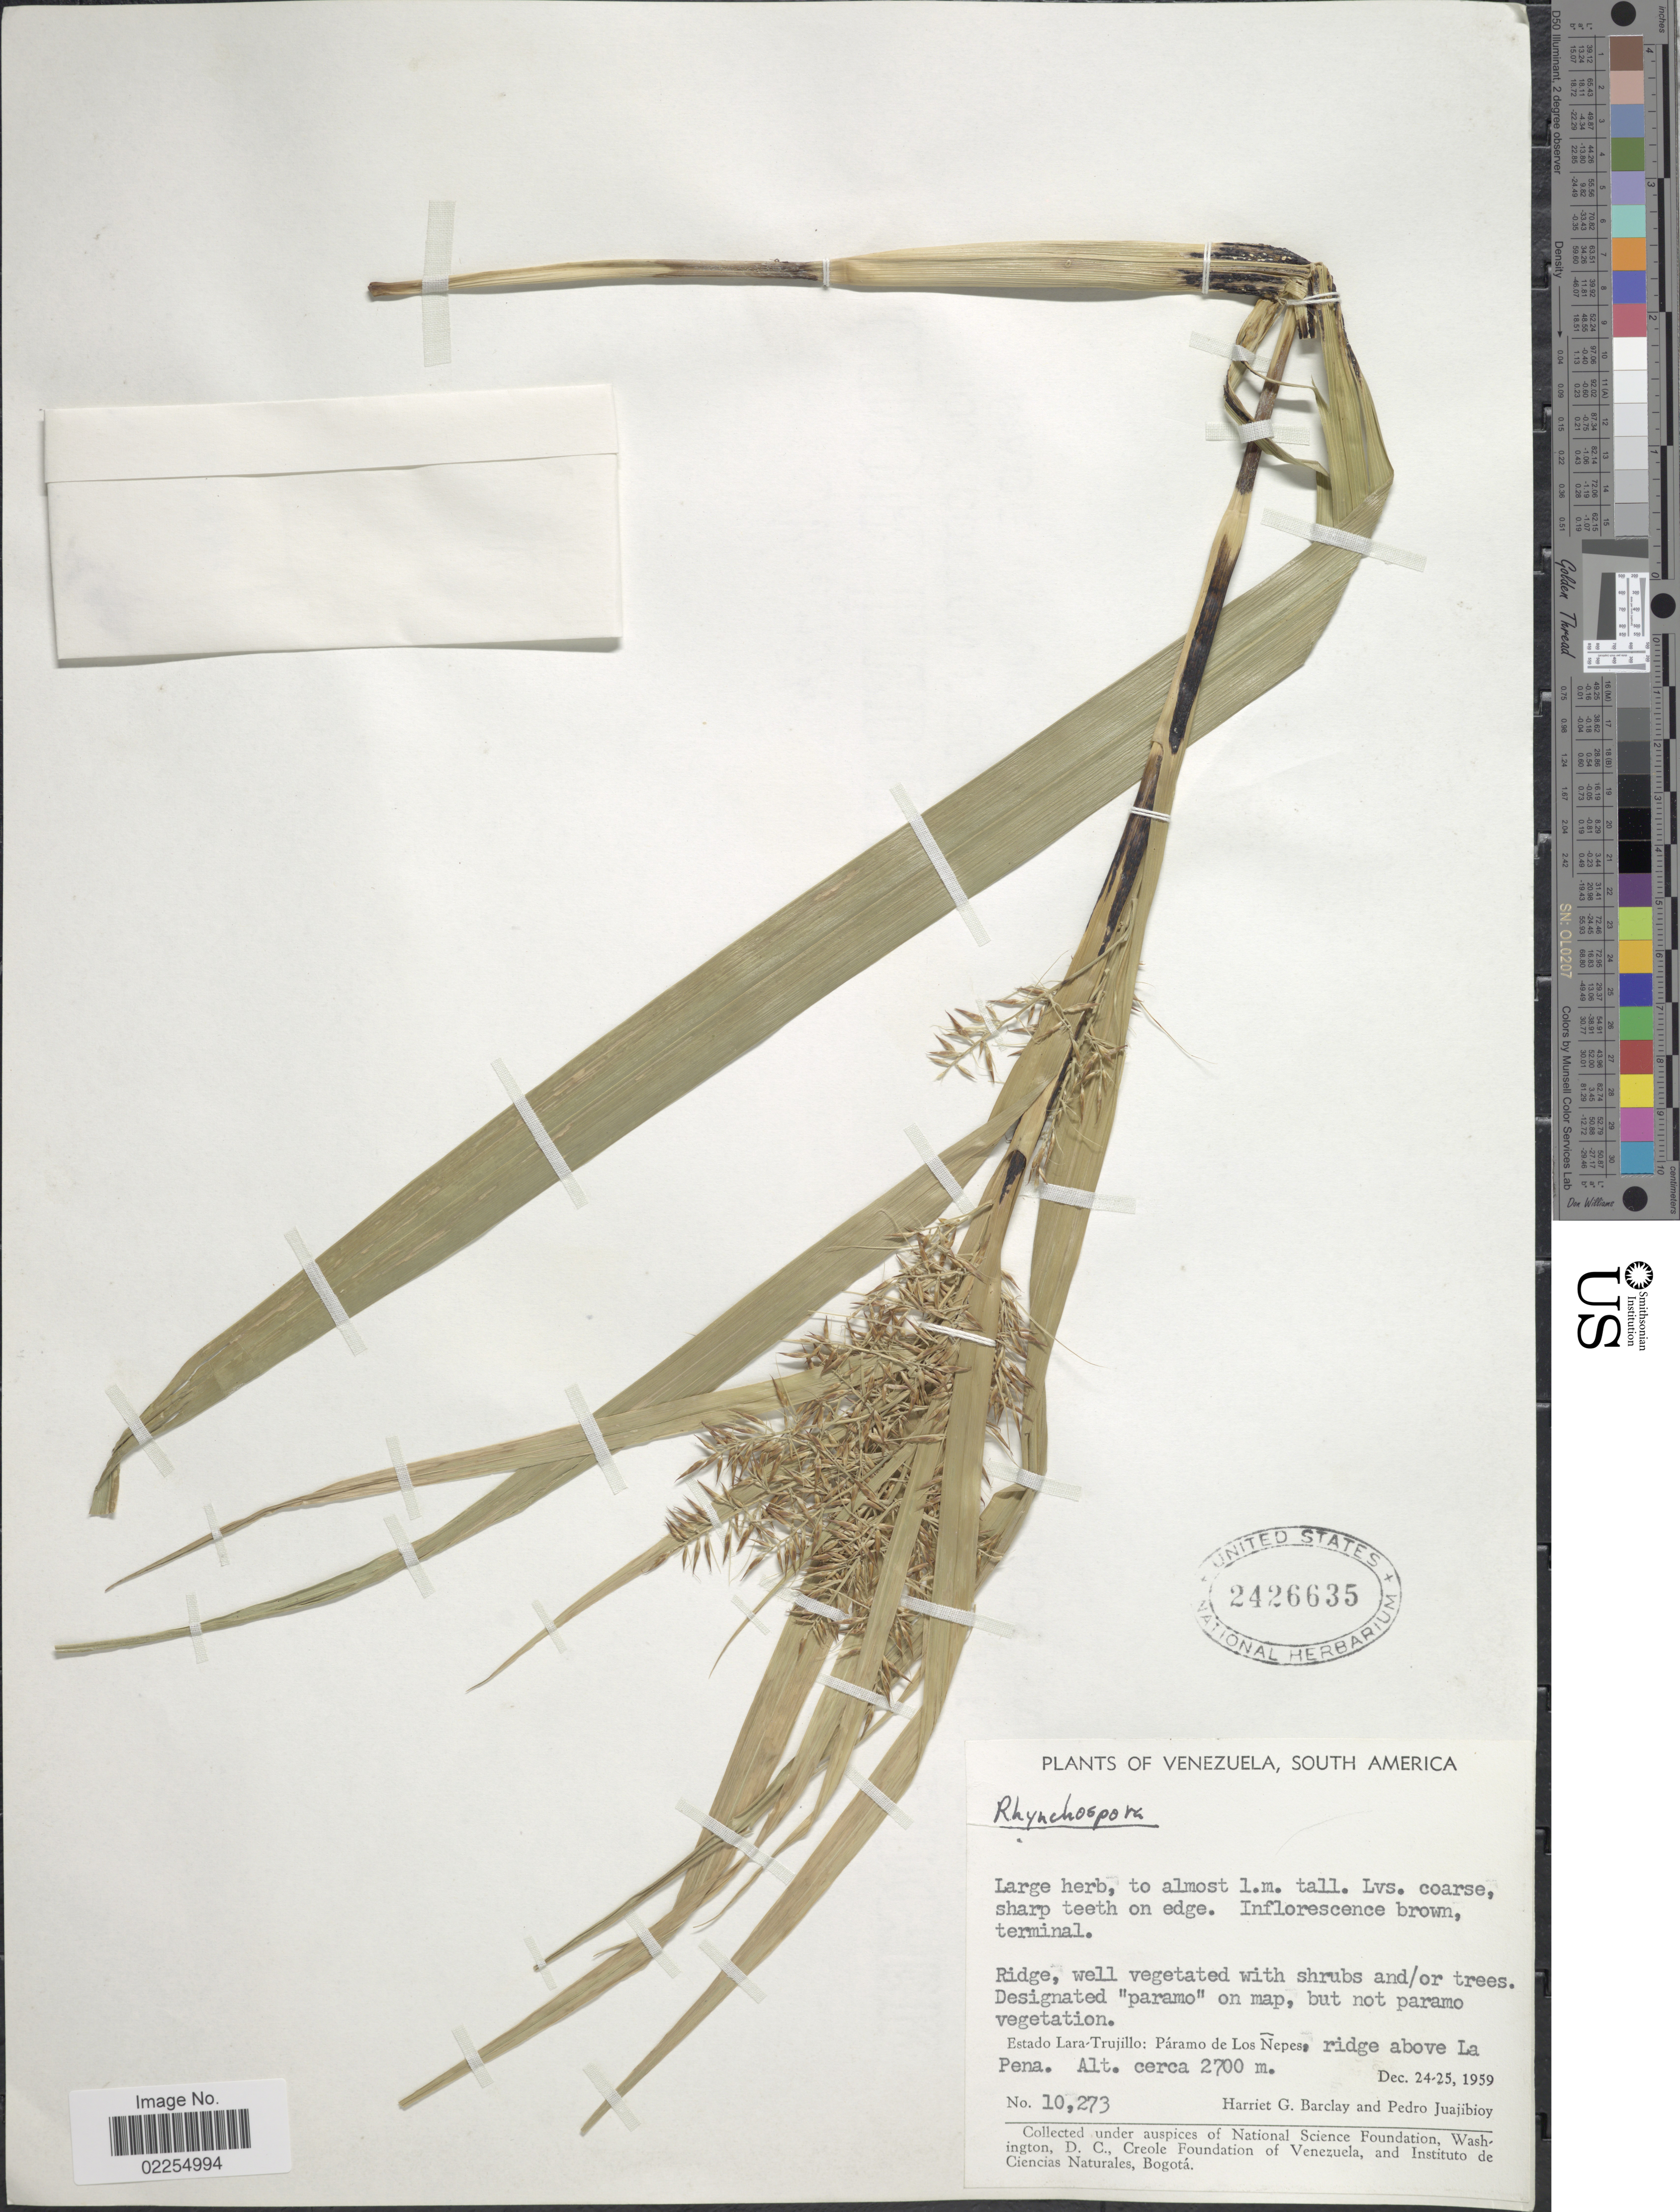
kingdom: Plantae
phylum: Tracheophyta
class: Liliopsida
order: Poales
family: Cyperaceae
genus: Rhynchospora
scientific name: Rhynchospora immensa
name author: Kük.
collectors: H. G. Barclay & P. Juajibioy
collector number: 10273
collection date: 1959-12-24/1959-12-25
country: Venezuela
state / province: Trujillo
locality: Estado Lara-Trujillo: Paramo de Los Nepes, ridge above La Pena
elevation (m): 2700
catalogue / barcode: US 2426635